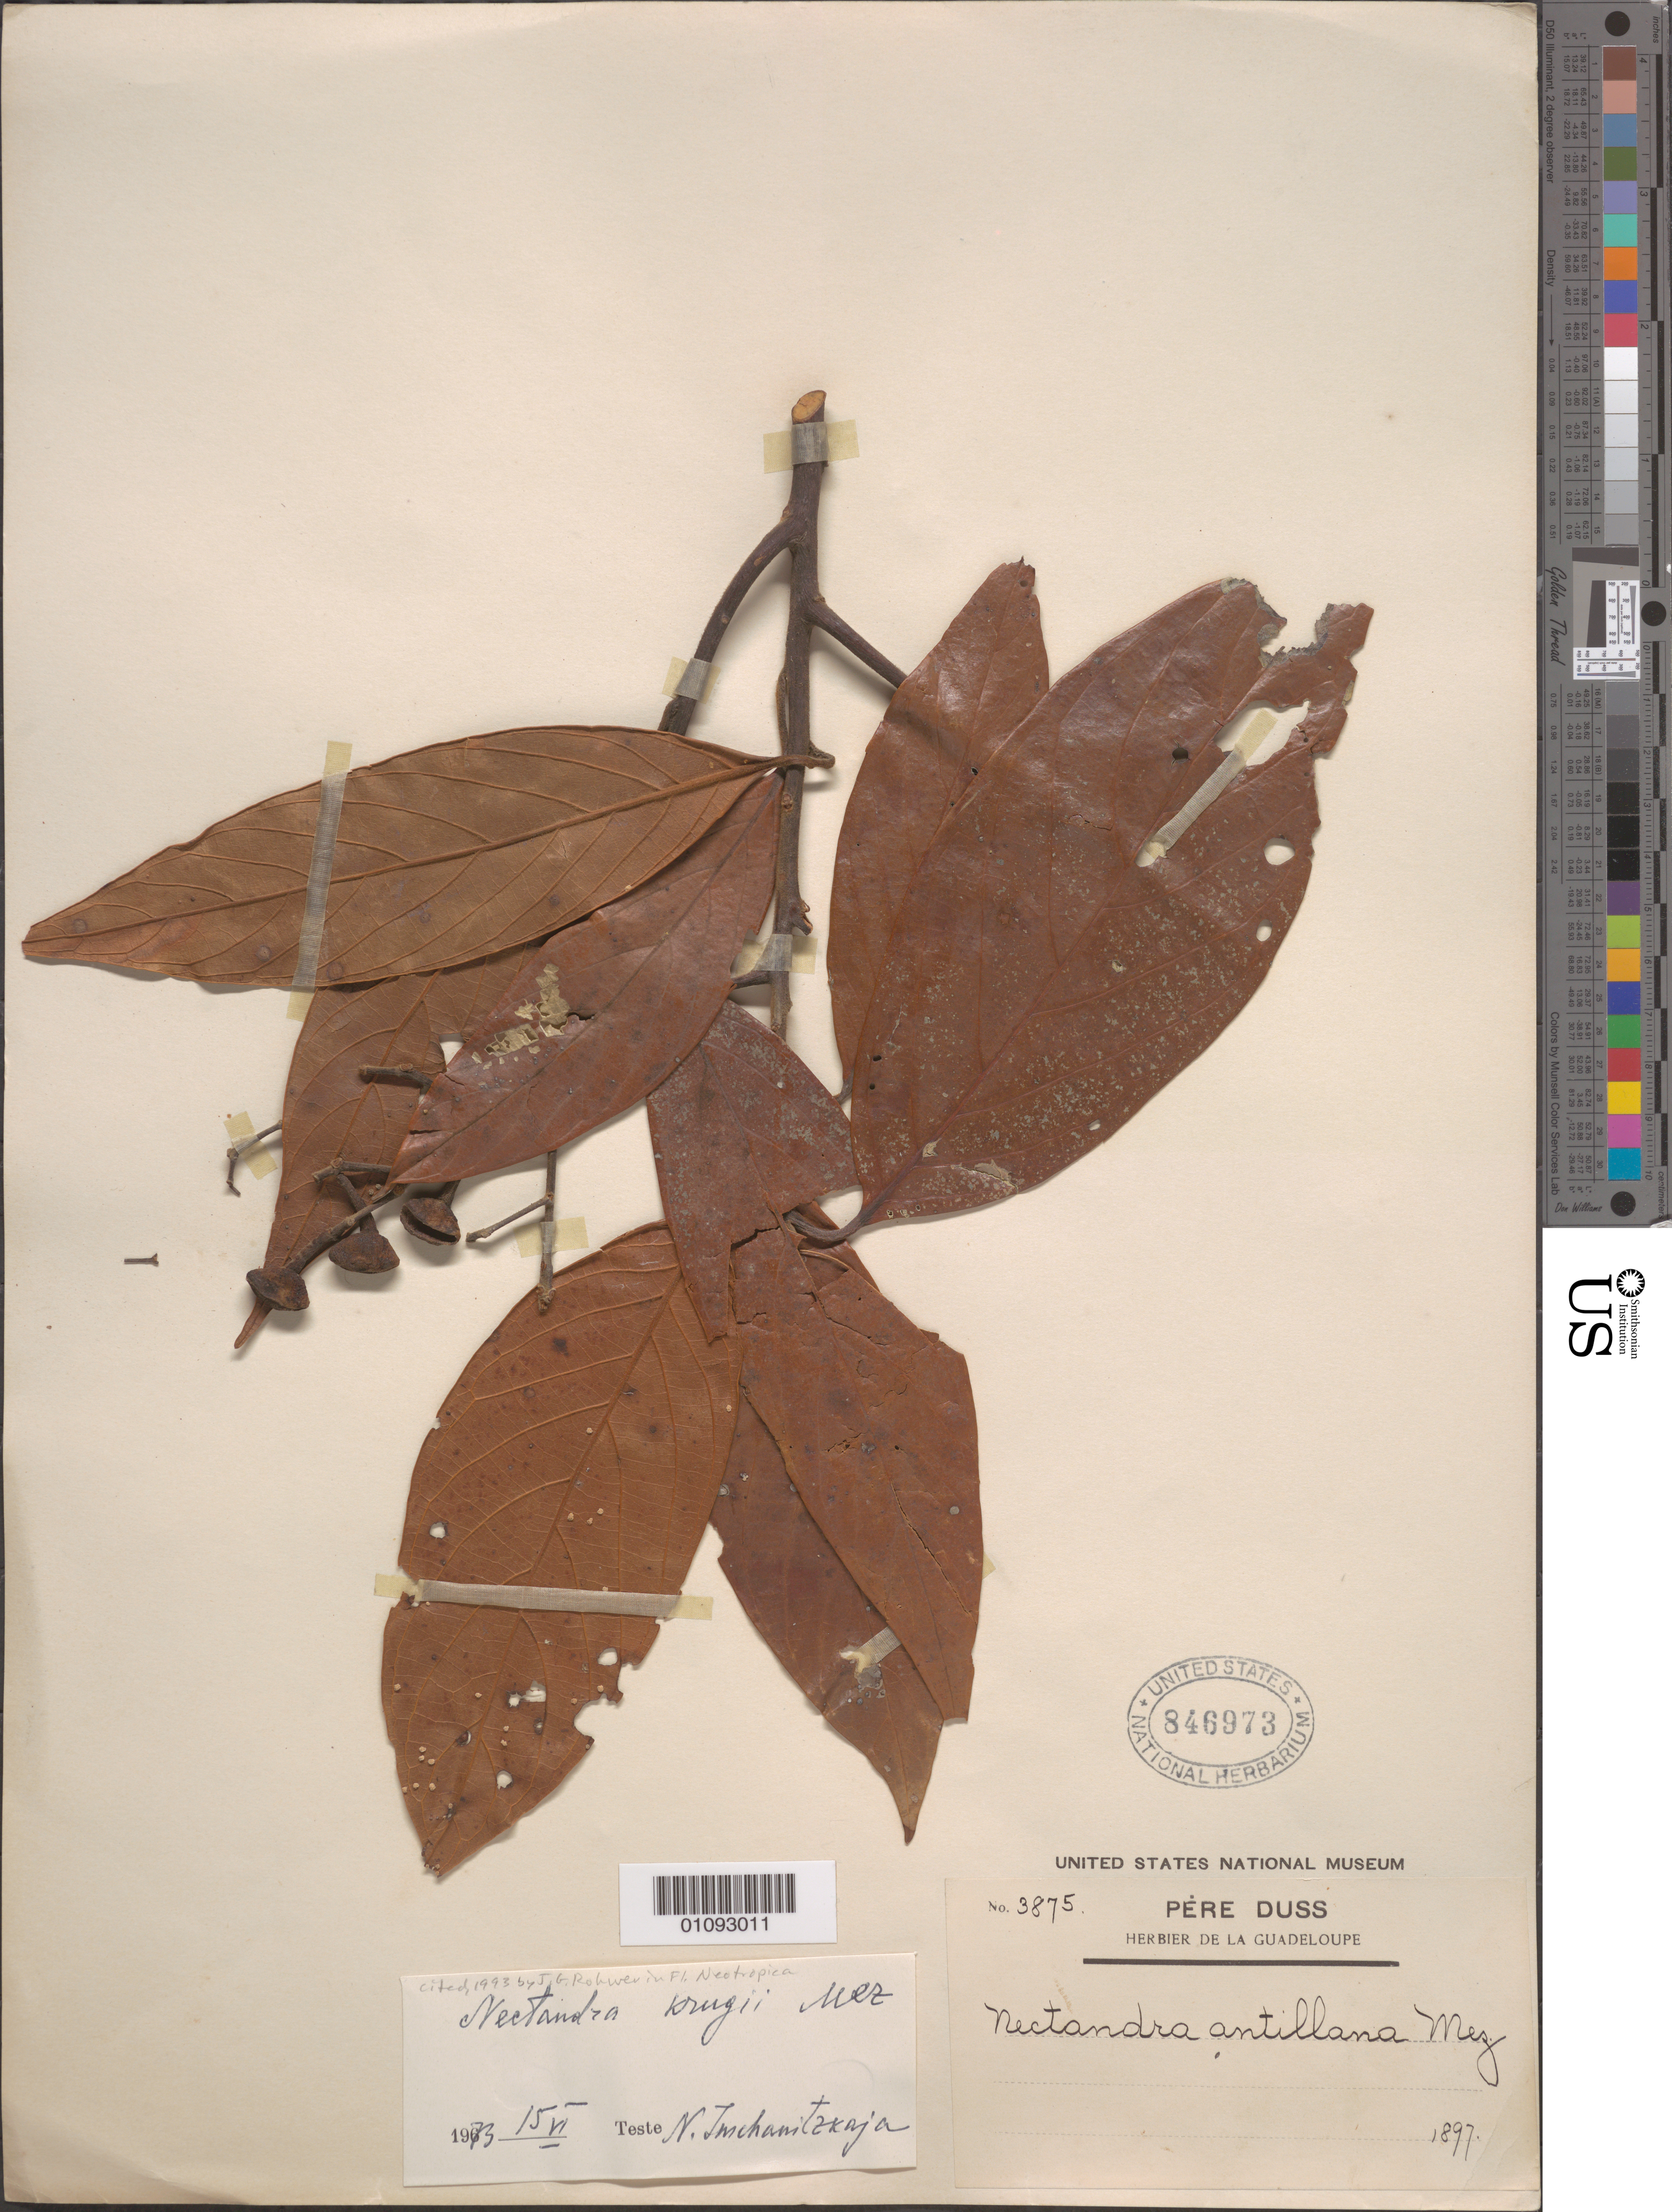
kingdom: Plantae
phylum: Tracheophyta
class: Magnoliopsida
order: Laurales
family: Lauraceae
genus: Nectandra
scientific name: Nectandra krugii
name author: Mez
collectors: Père Duss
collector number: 3875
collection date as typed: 1897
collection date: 1897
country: Guadeloupe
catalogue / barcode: US 846973